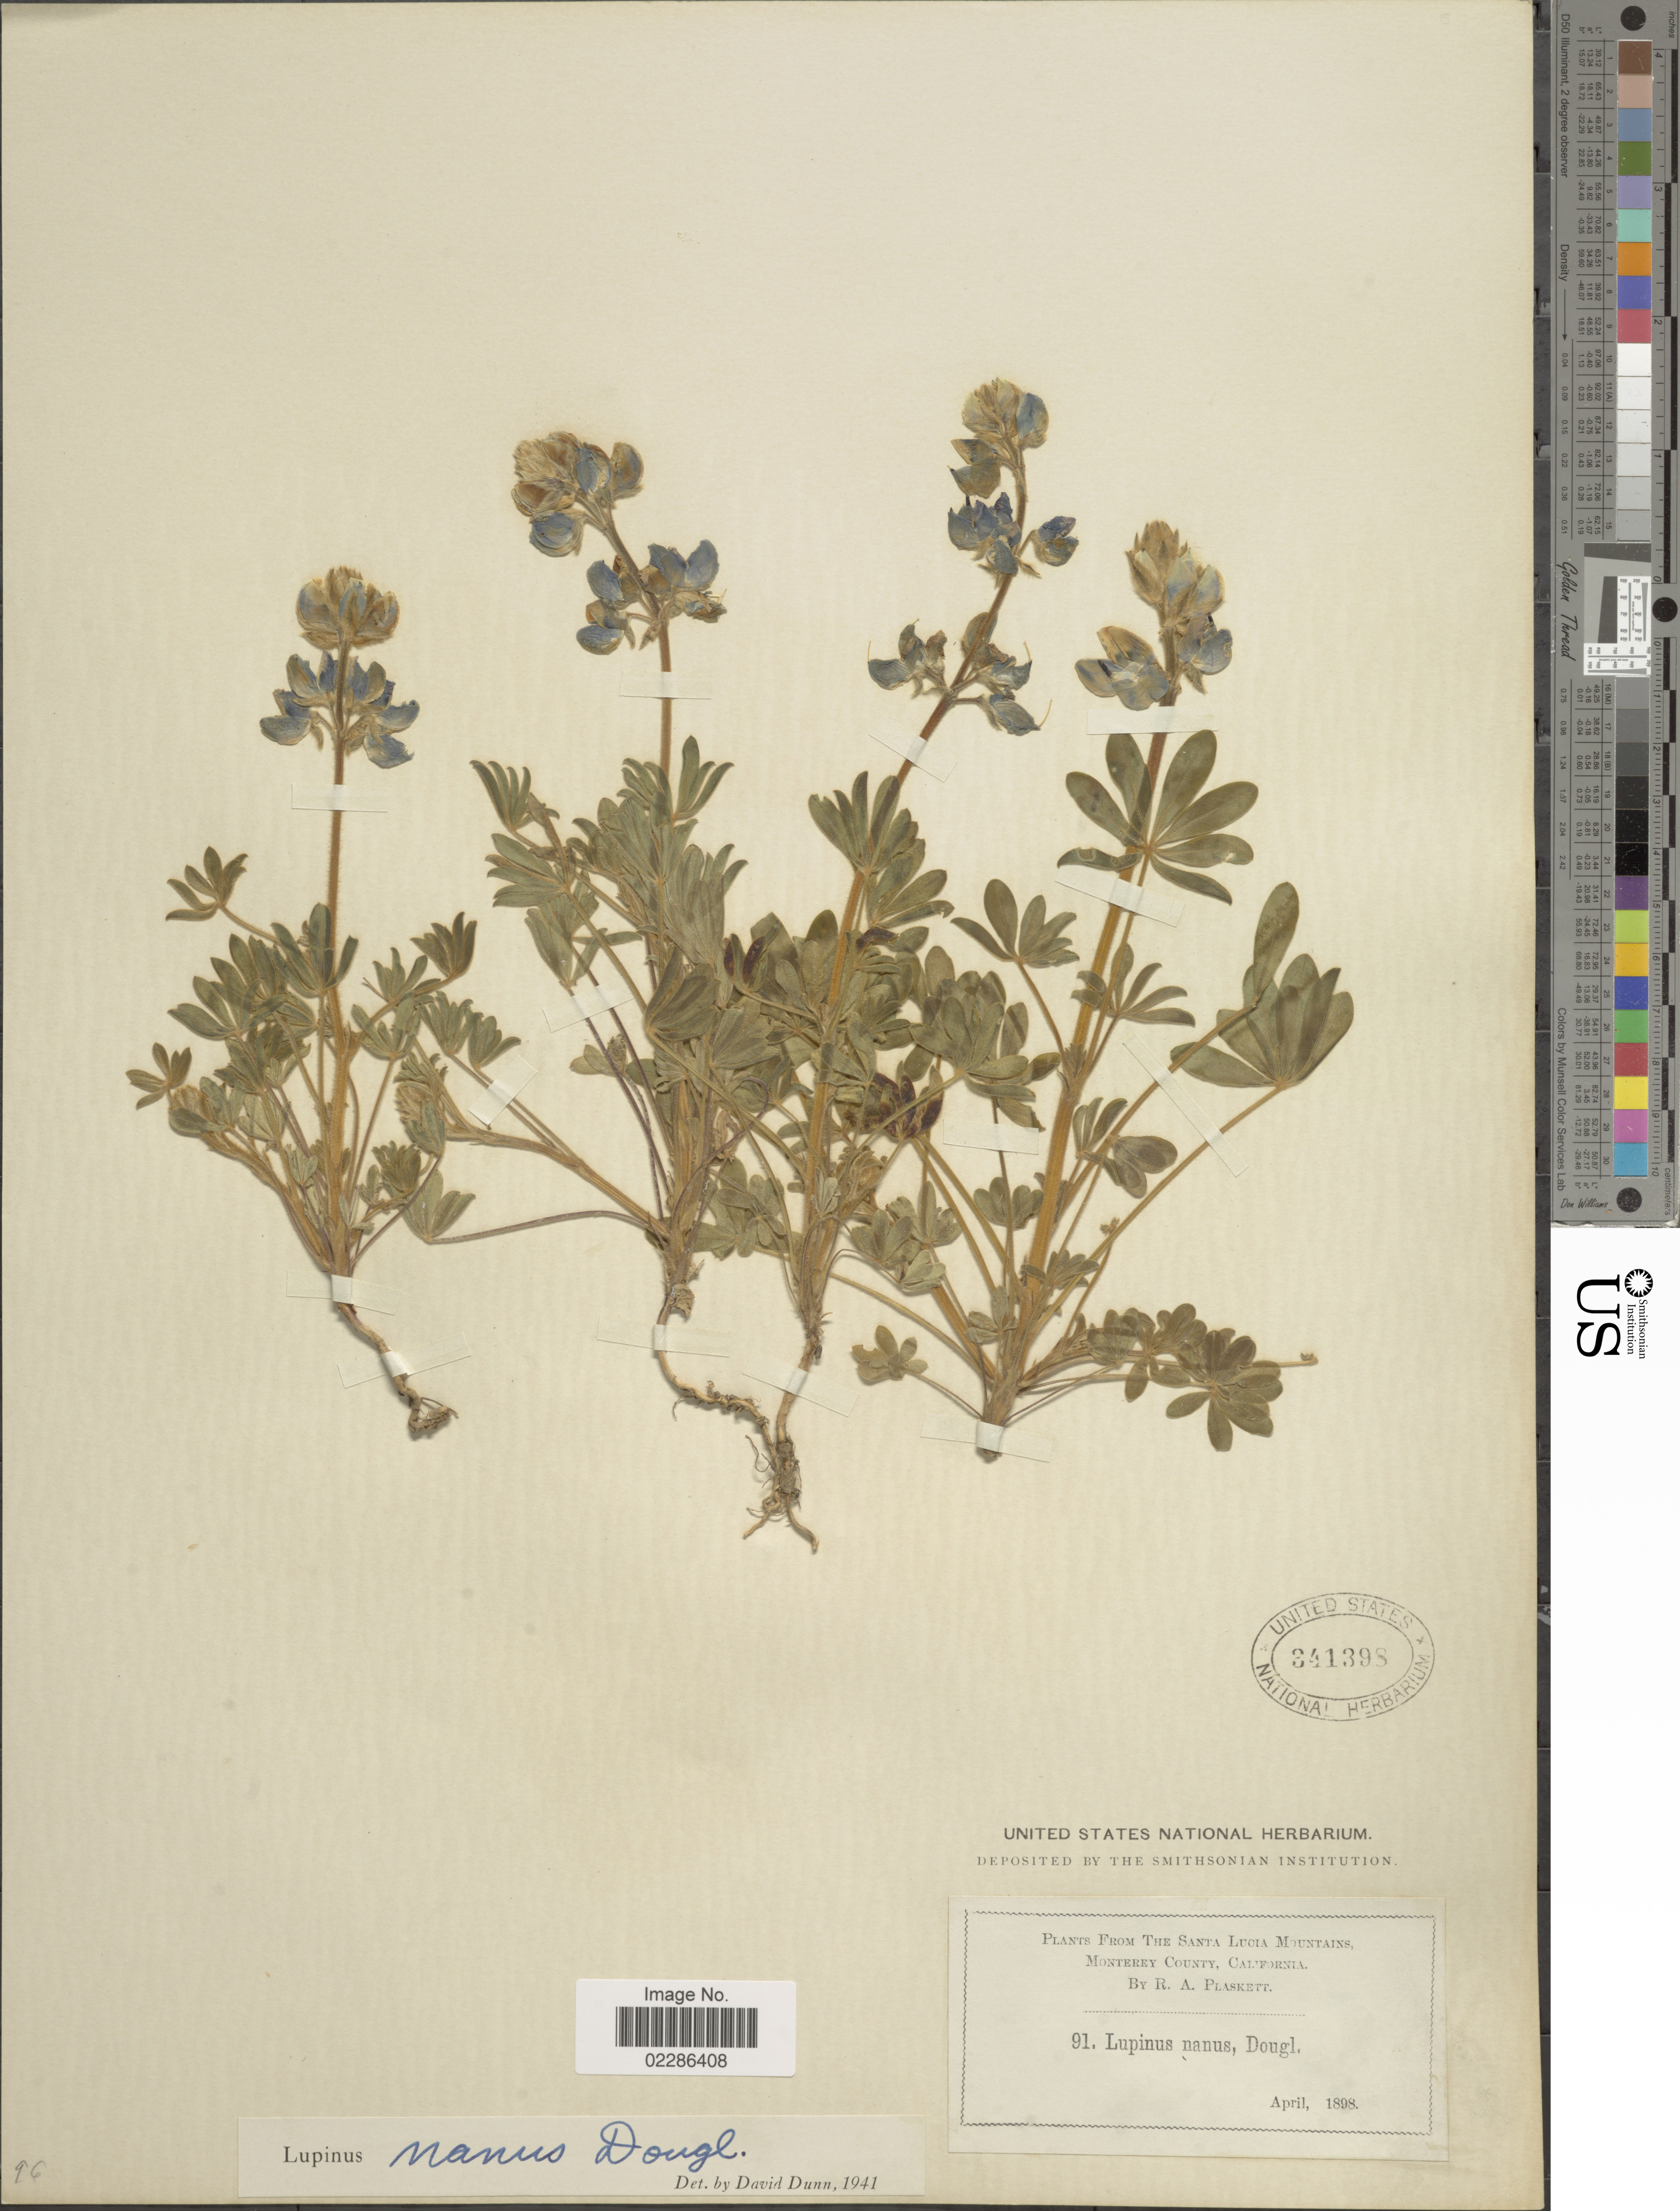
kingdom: Plantae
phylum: Tracheophyta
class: Magnoliopsida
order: Fabales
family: Fabaceae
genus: Lupinus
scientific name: Lupinus nanus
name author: Douglas ex Benth.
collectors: R. Plaskett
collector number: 91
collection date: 1898-04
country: United States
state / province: California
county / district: Monterey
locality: The Santa Lucia Mountains, Monterrey County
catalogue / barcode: US 341398